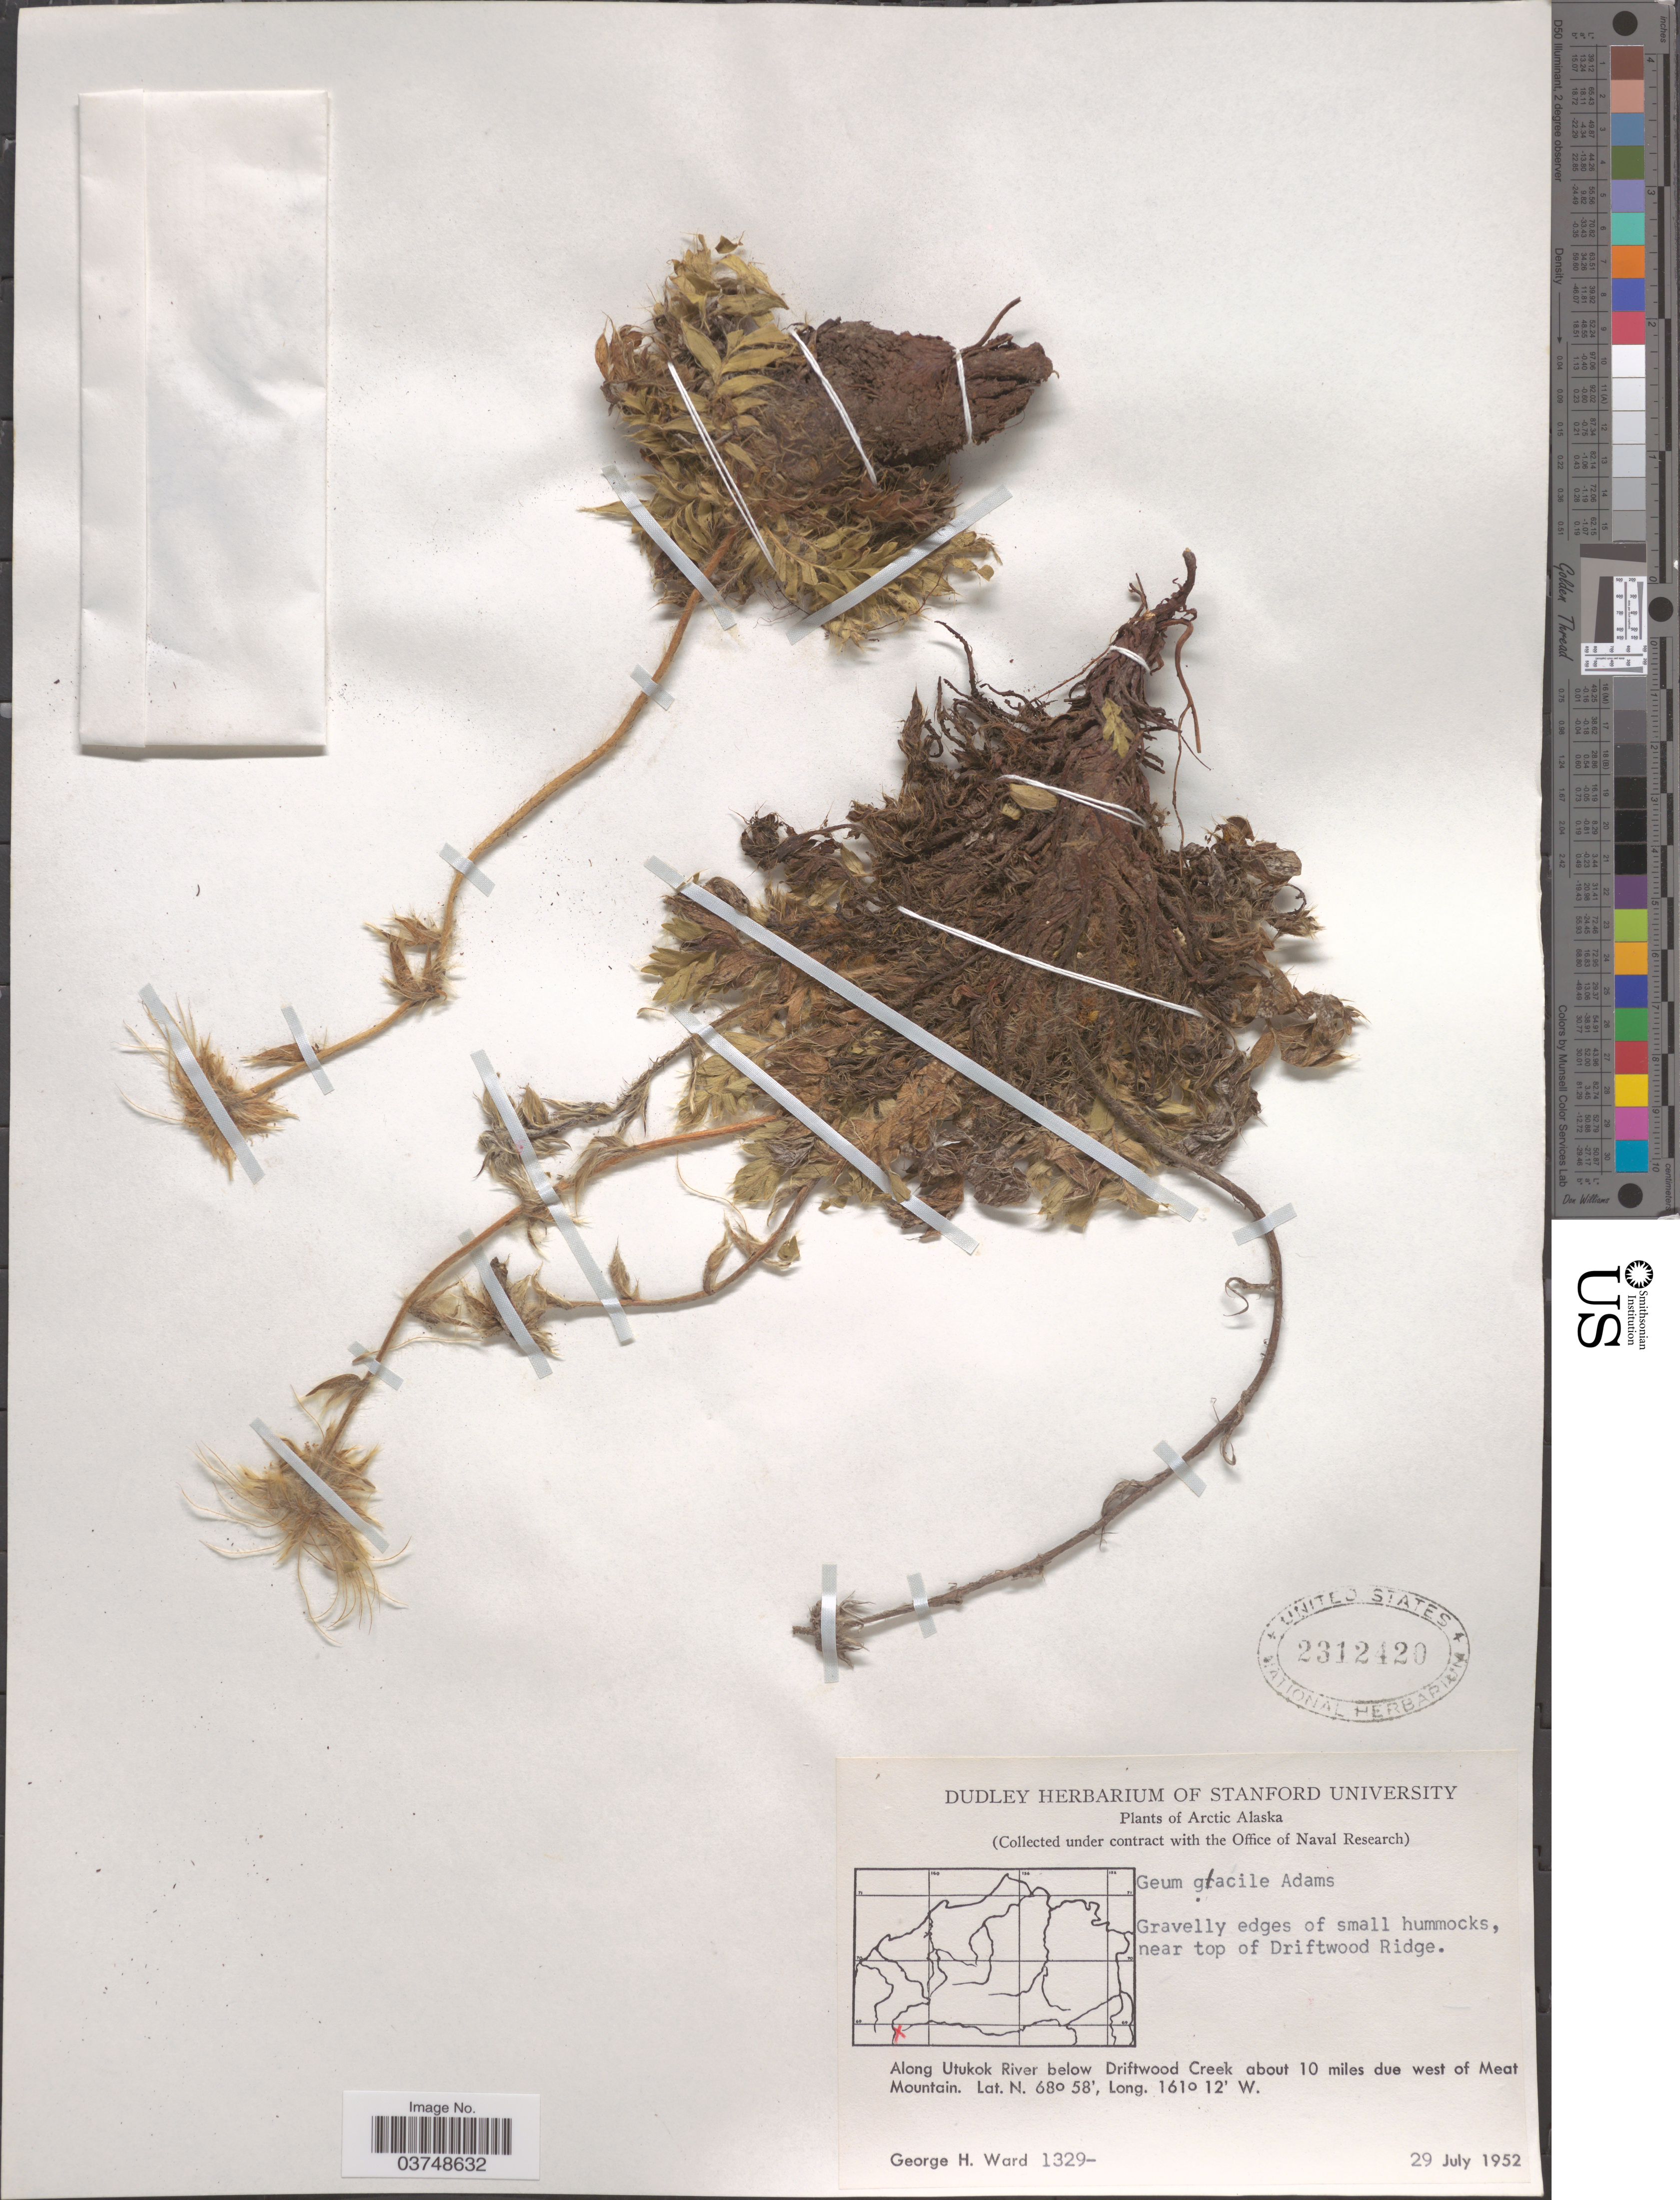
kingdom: Plantae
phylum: Tracheophyta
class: Magnoliopsida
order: Rosales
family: Rosaceae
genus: Geum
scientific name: Geum glaciale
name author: Adams ex Fisch.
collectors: G. H. Ward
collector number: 1329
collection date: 1952-07-29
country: United States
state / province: Alaska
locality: Arctic Alaska. Gravelly edges of small hummocks, near top of Driftwood Ridge. Along Utukok River below Driftwood Creek about 10 miles due west of Meat Mountain.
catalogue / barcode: US 2312420